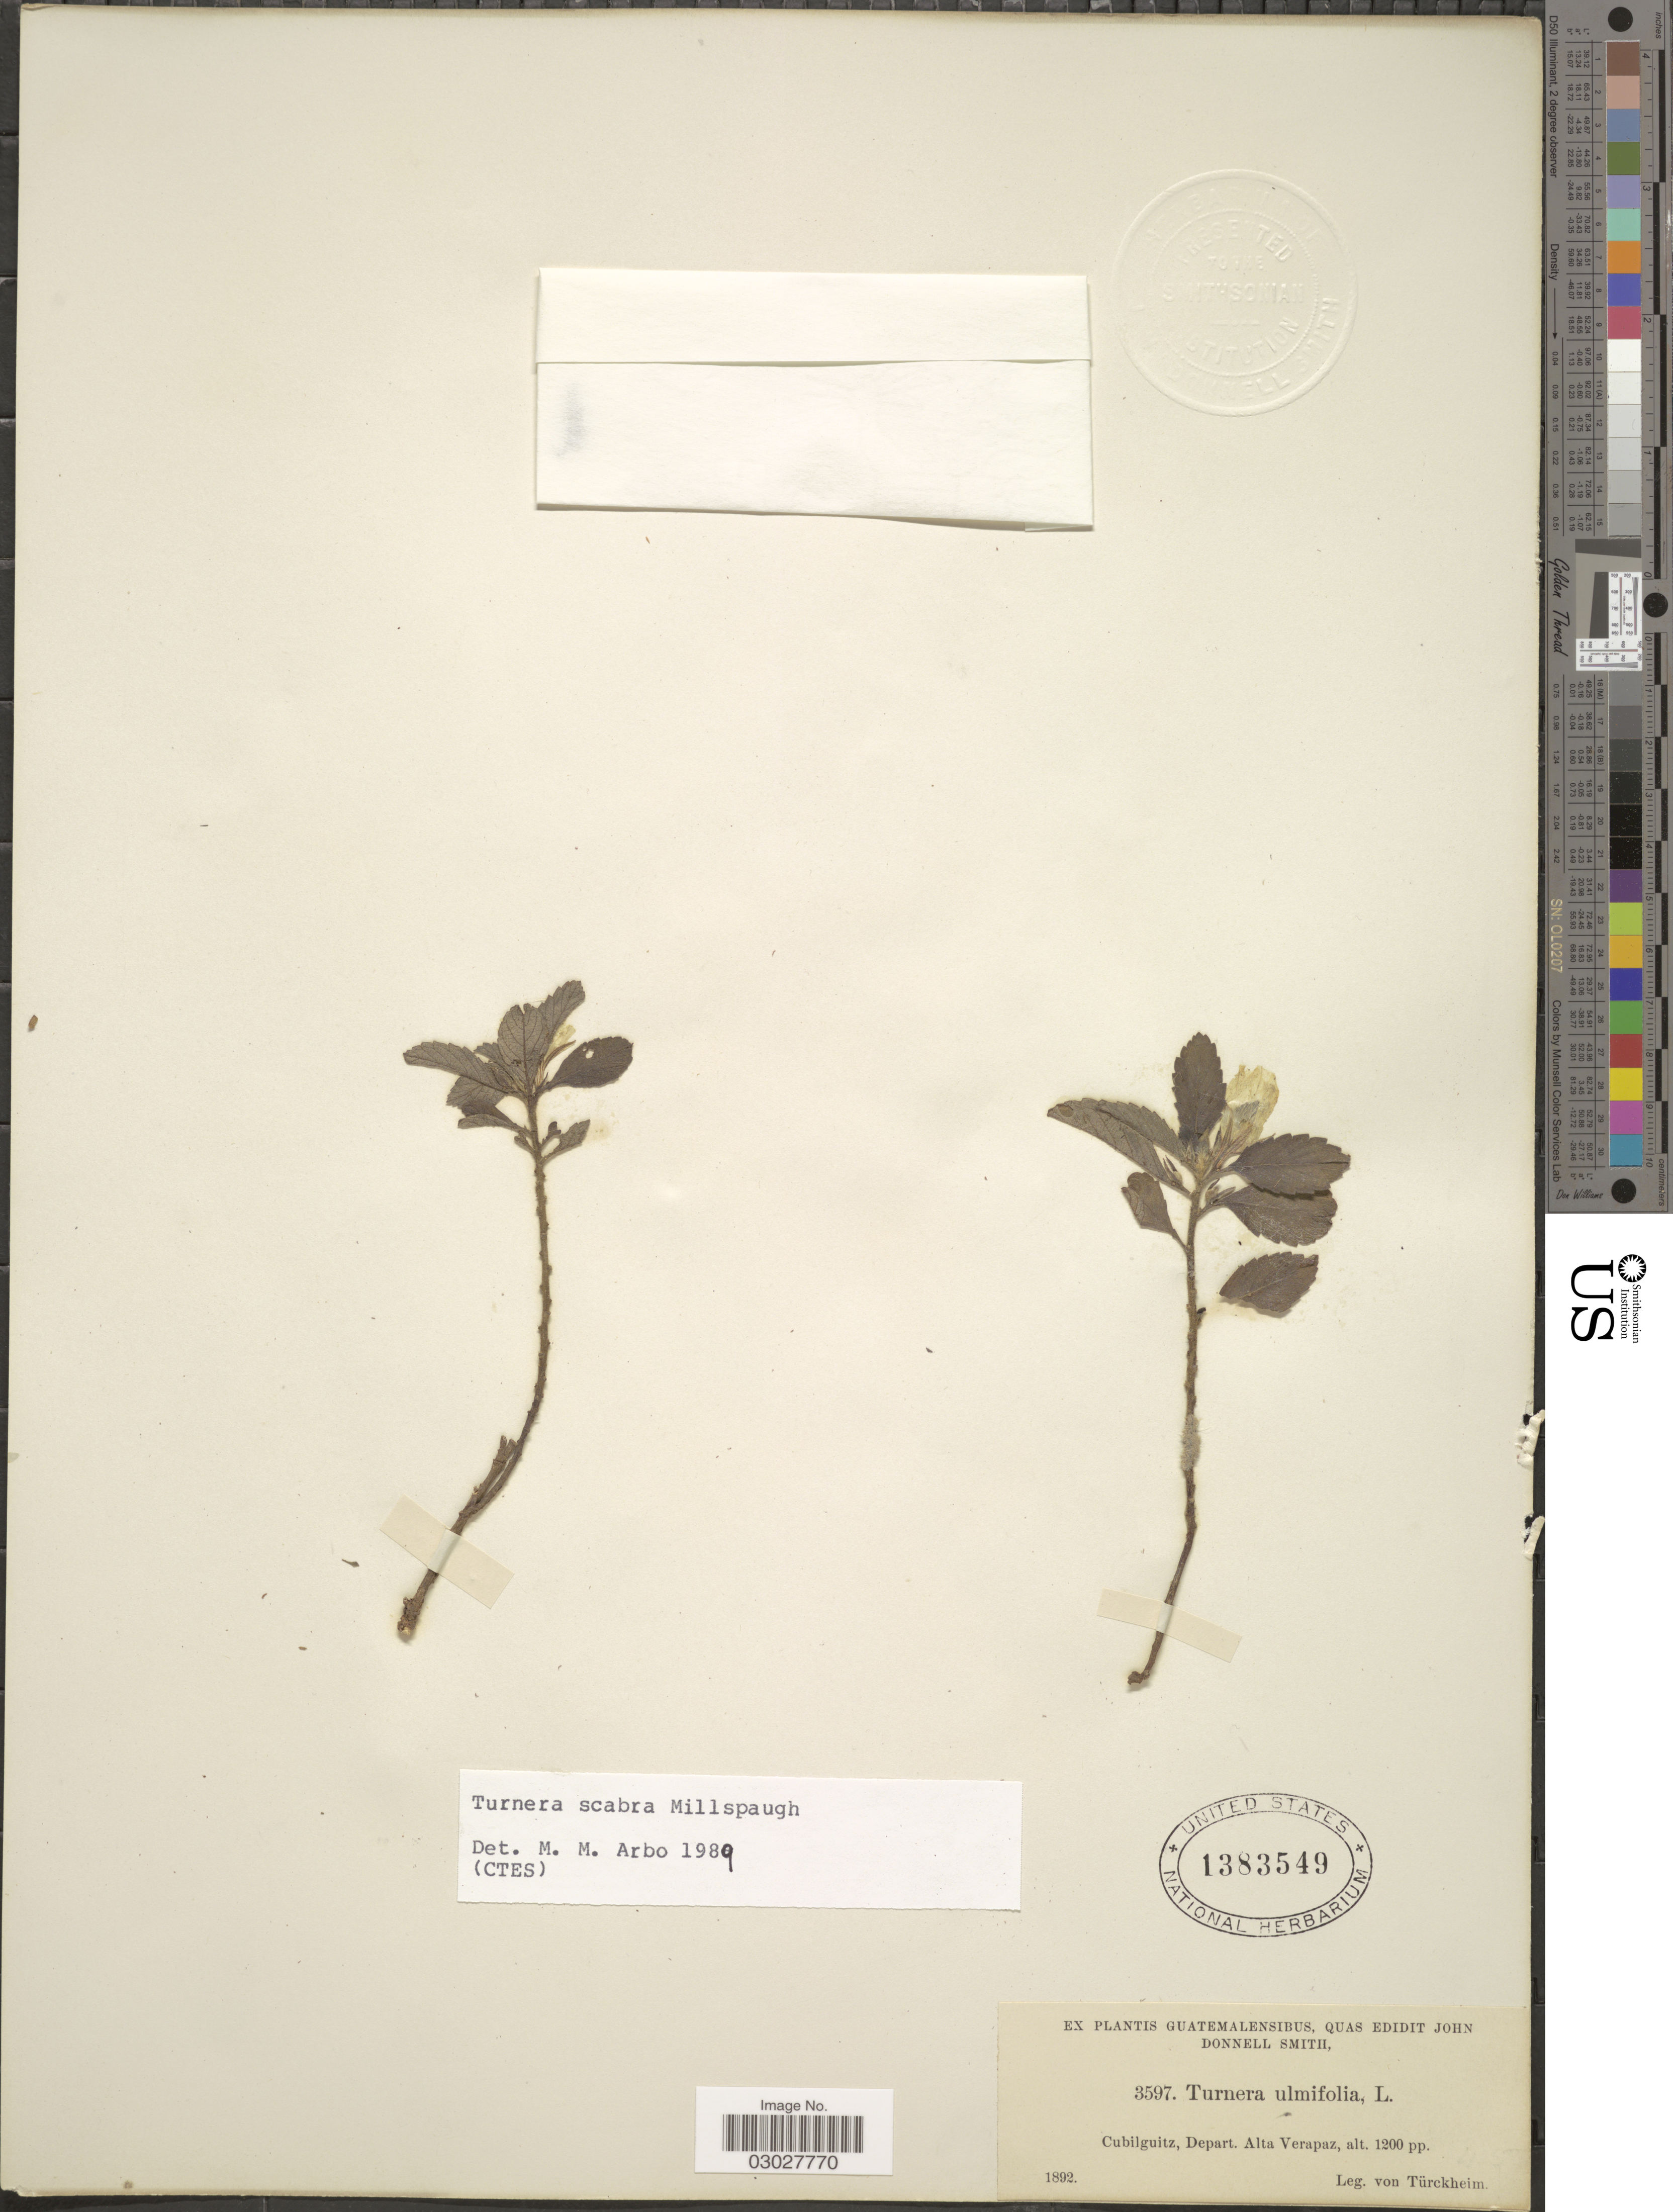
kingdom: Plantae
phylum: Tracheophyta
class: Magnoliopsida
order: Malpighiales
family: Turneraceae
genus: Turnera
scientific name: Turnera scabra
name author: Millsp.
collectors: H. von Türckheim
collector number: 3597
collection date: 1892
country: Guatemala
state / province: Alta Verapaz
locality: Cubilguitz, Depart. Alta Verapaz.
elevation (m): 366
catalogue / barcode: US 1383549